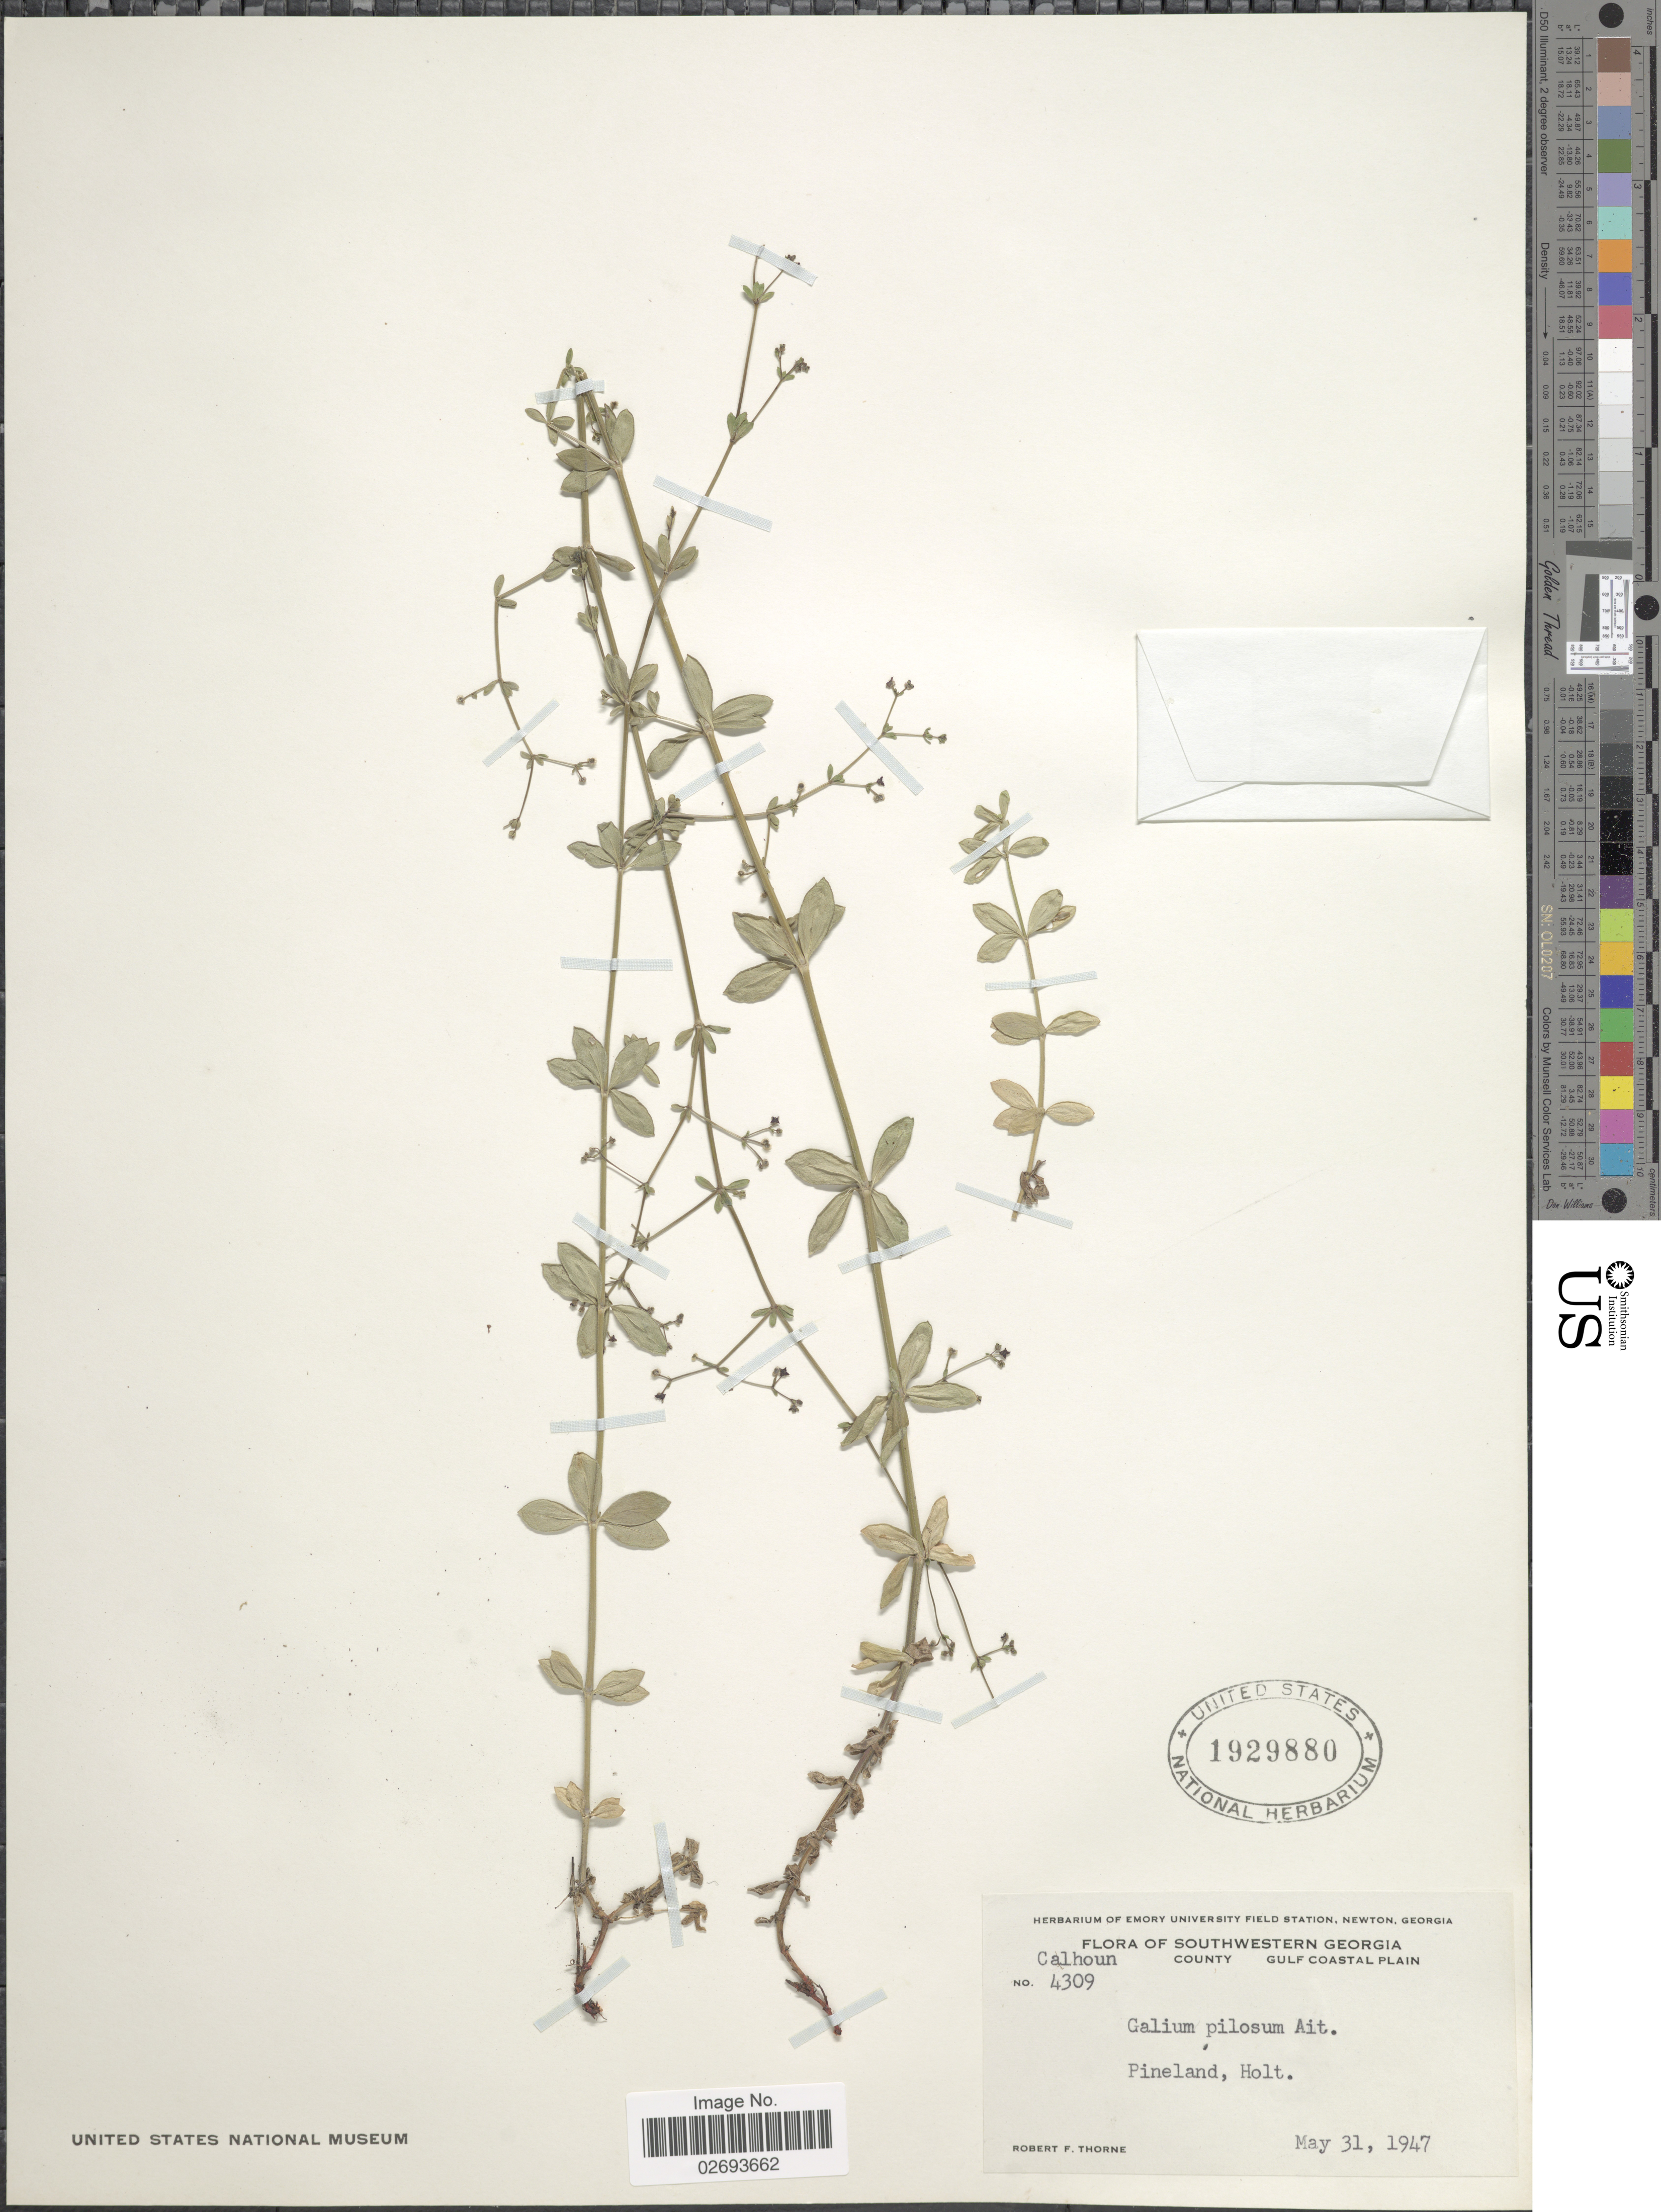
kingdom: Plantae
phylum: Tracheophyta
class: Magnoliopsida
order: Gentianales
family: Rubiaceae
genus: Galium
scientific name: Galium pilosum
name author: Aiton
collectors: R. F. Thorne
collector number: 4309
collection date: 1947-05-31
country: United States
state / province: Georgia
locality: Southwestern Georgia, Calhoun County, Gulf Coastal Plain, Pineland, Holt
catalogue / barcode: US 1929880